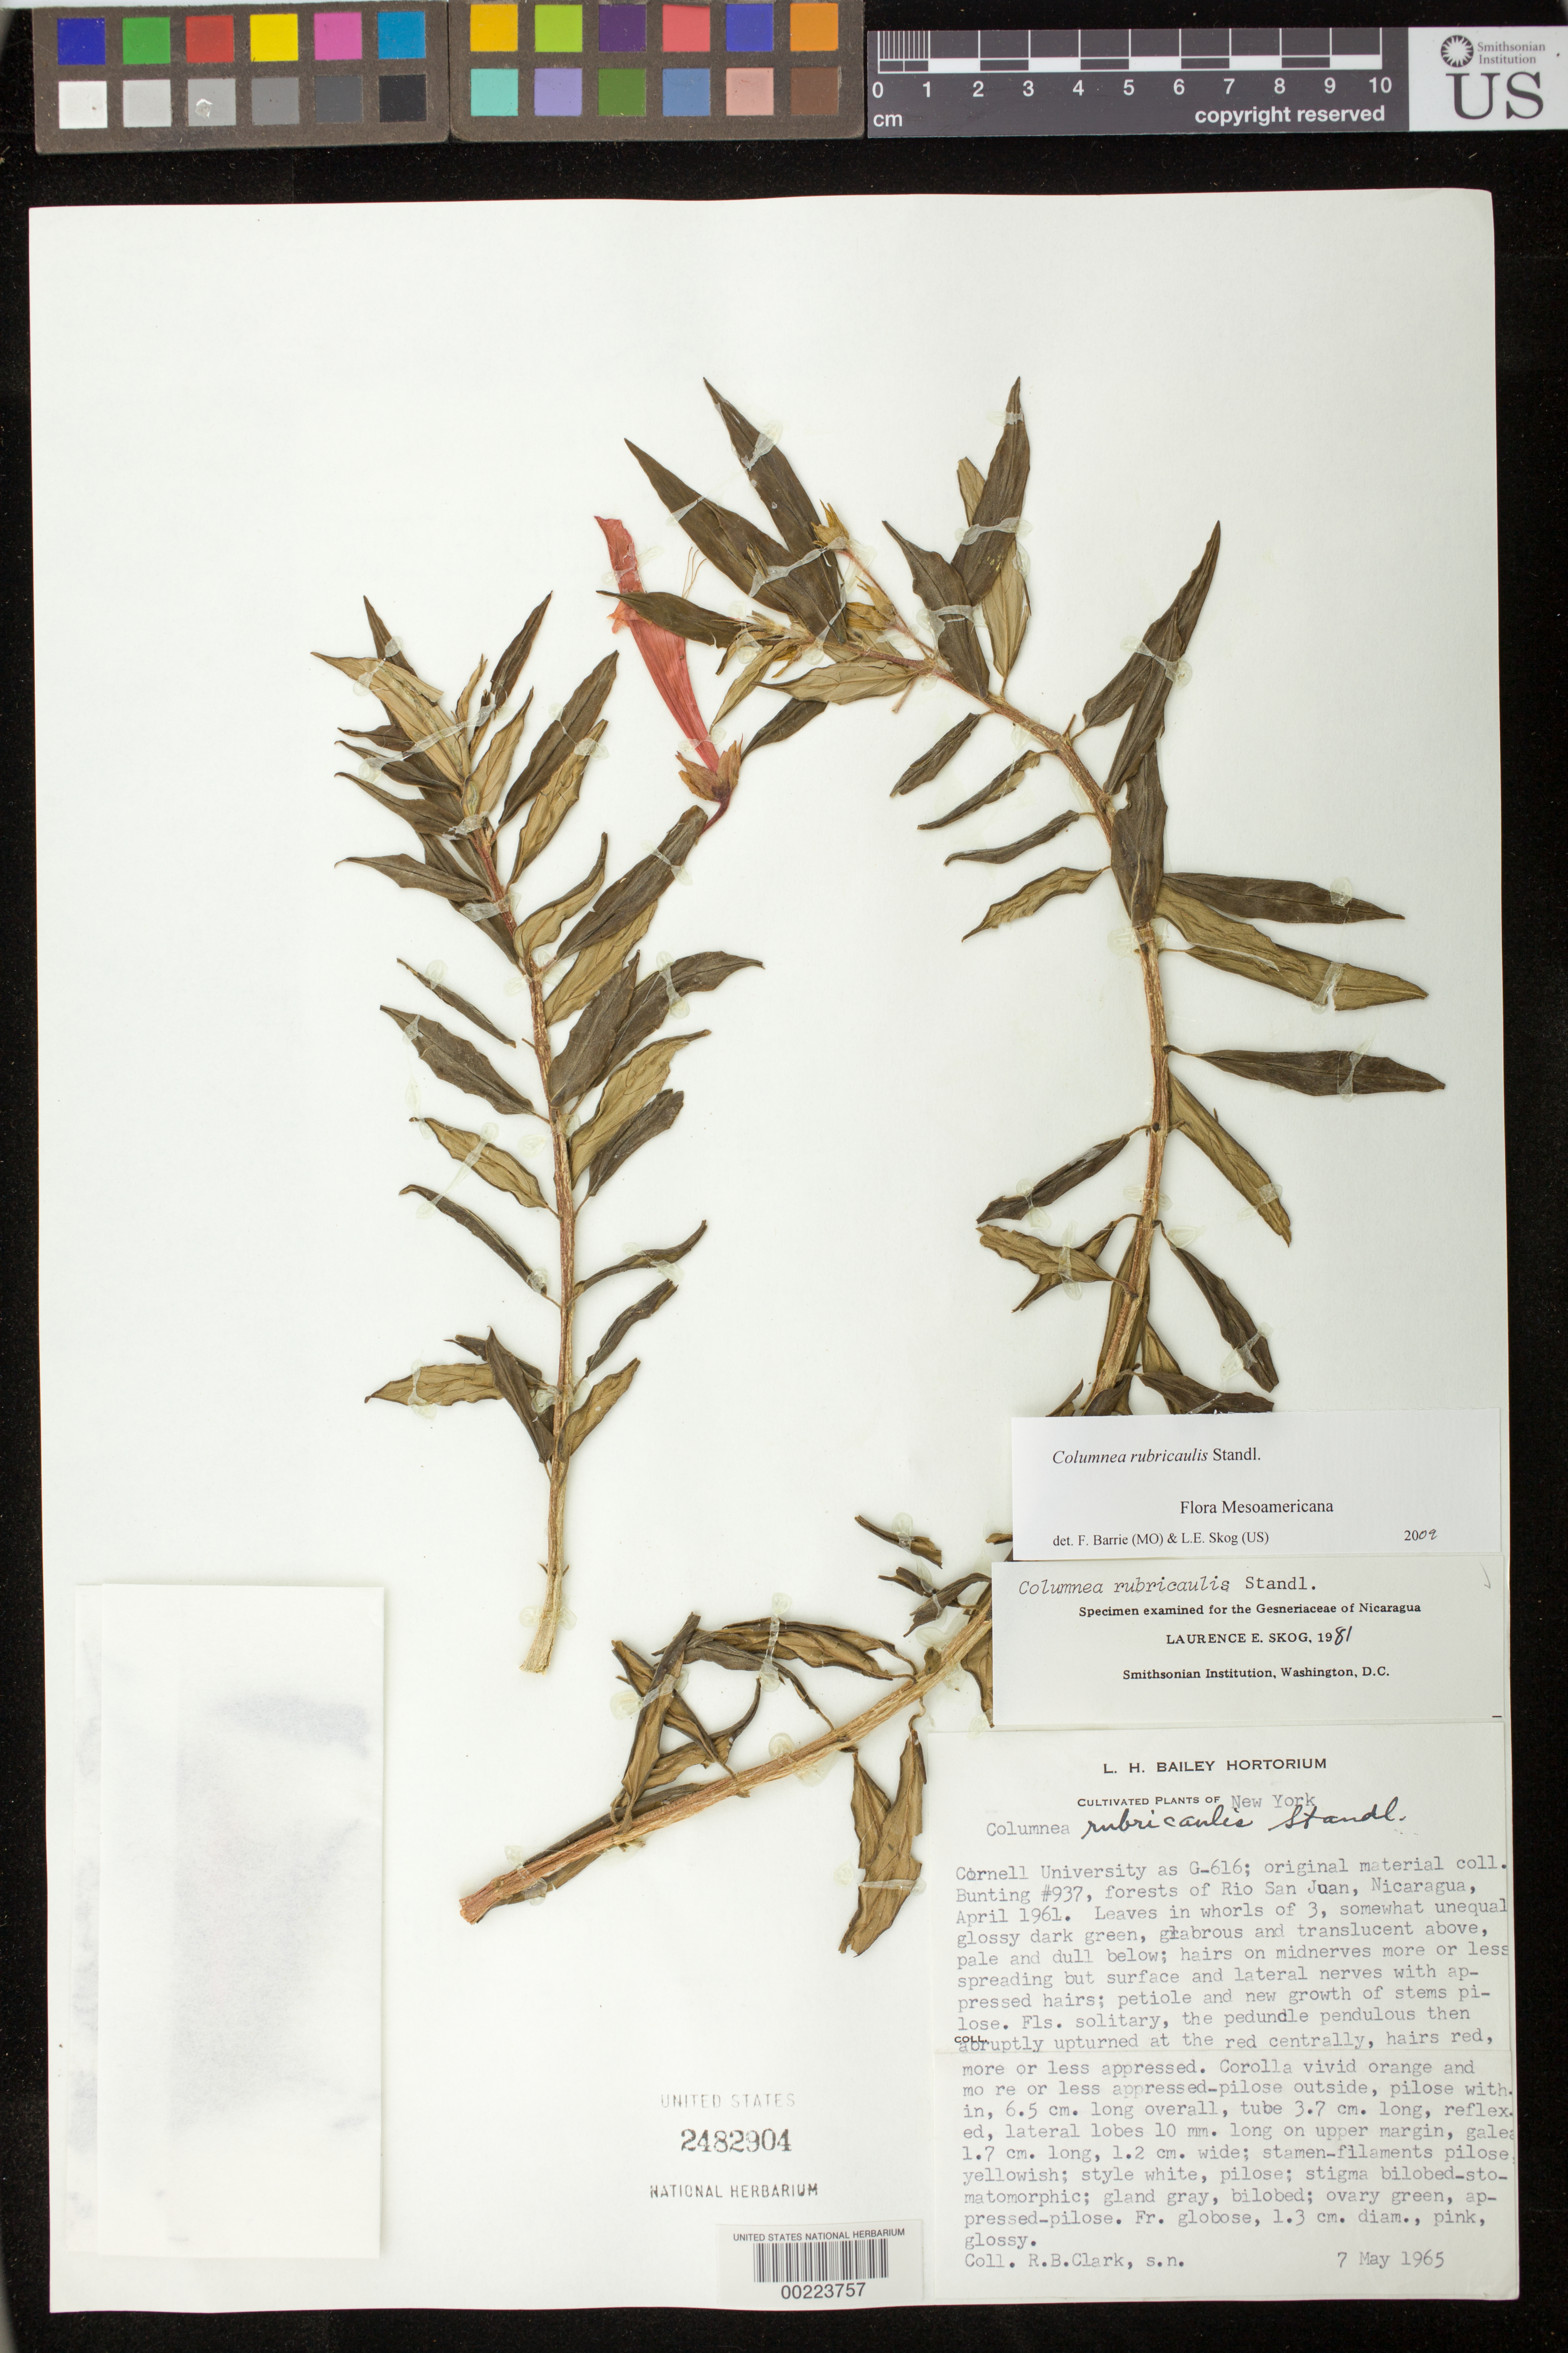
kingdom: Plantae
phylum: Tracheophyta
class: Magnoliopsida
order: Lamiales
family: Gesneriaceae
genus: Columnea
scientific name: Columnea rubricaulis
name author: Standl.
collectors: R. B. Clark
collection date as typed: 07 May 1965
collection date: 1965-05-07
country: Nicaragua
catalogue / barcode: US 2482904